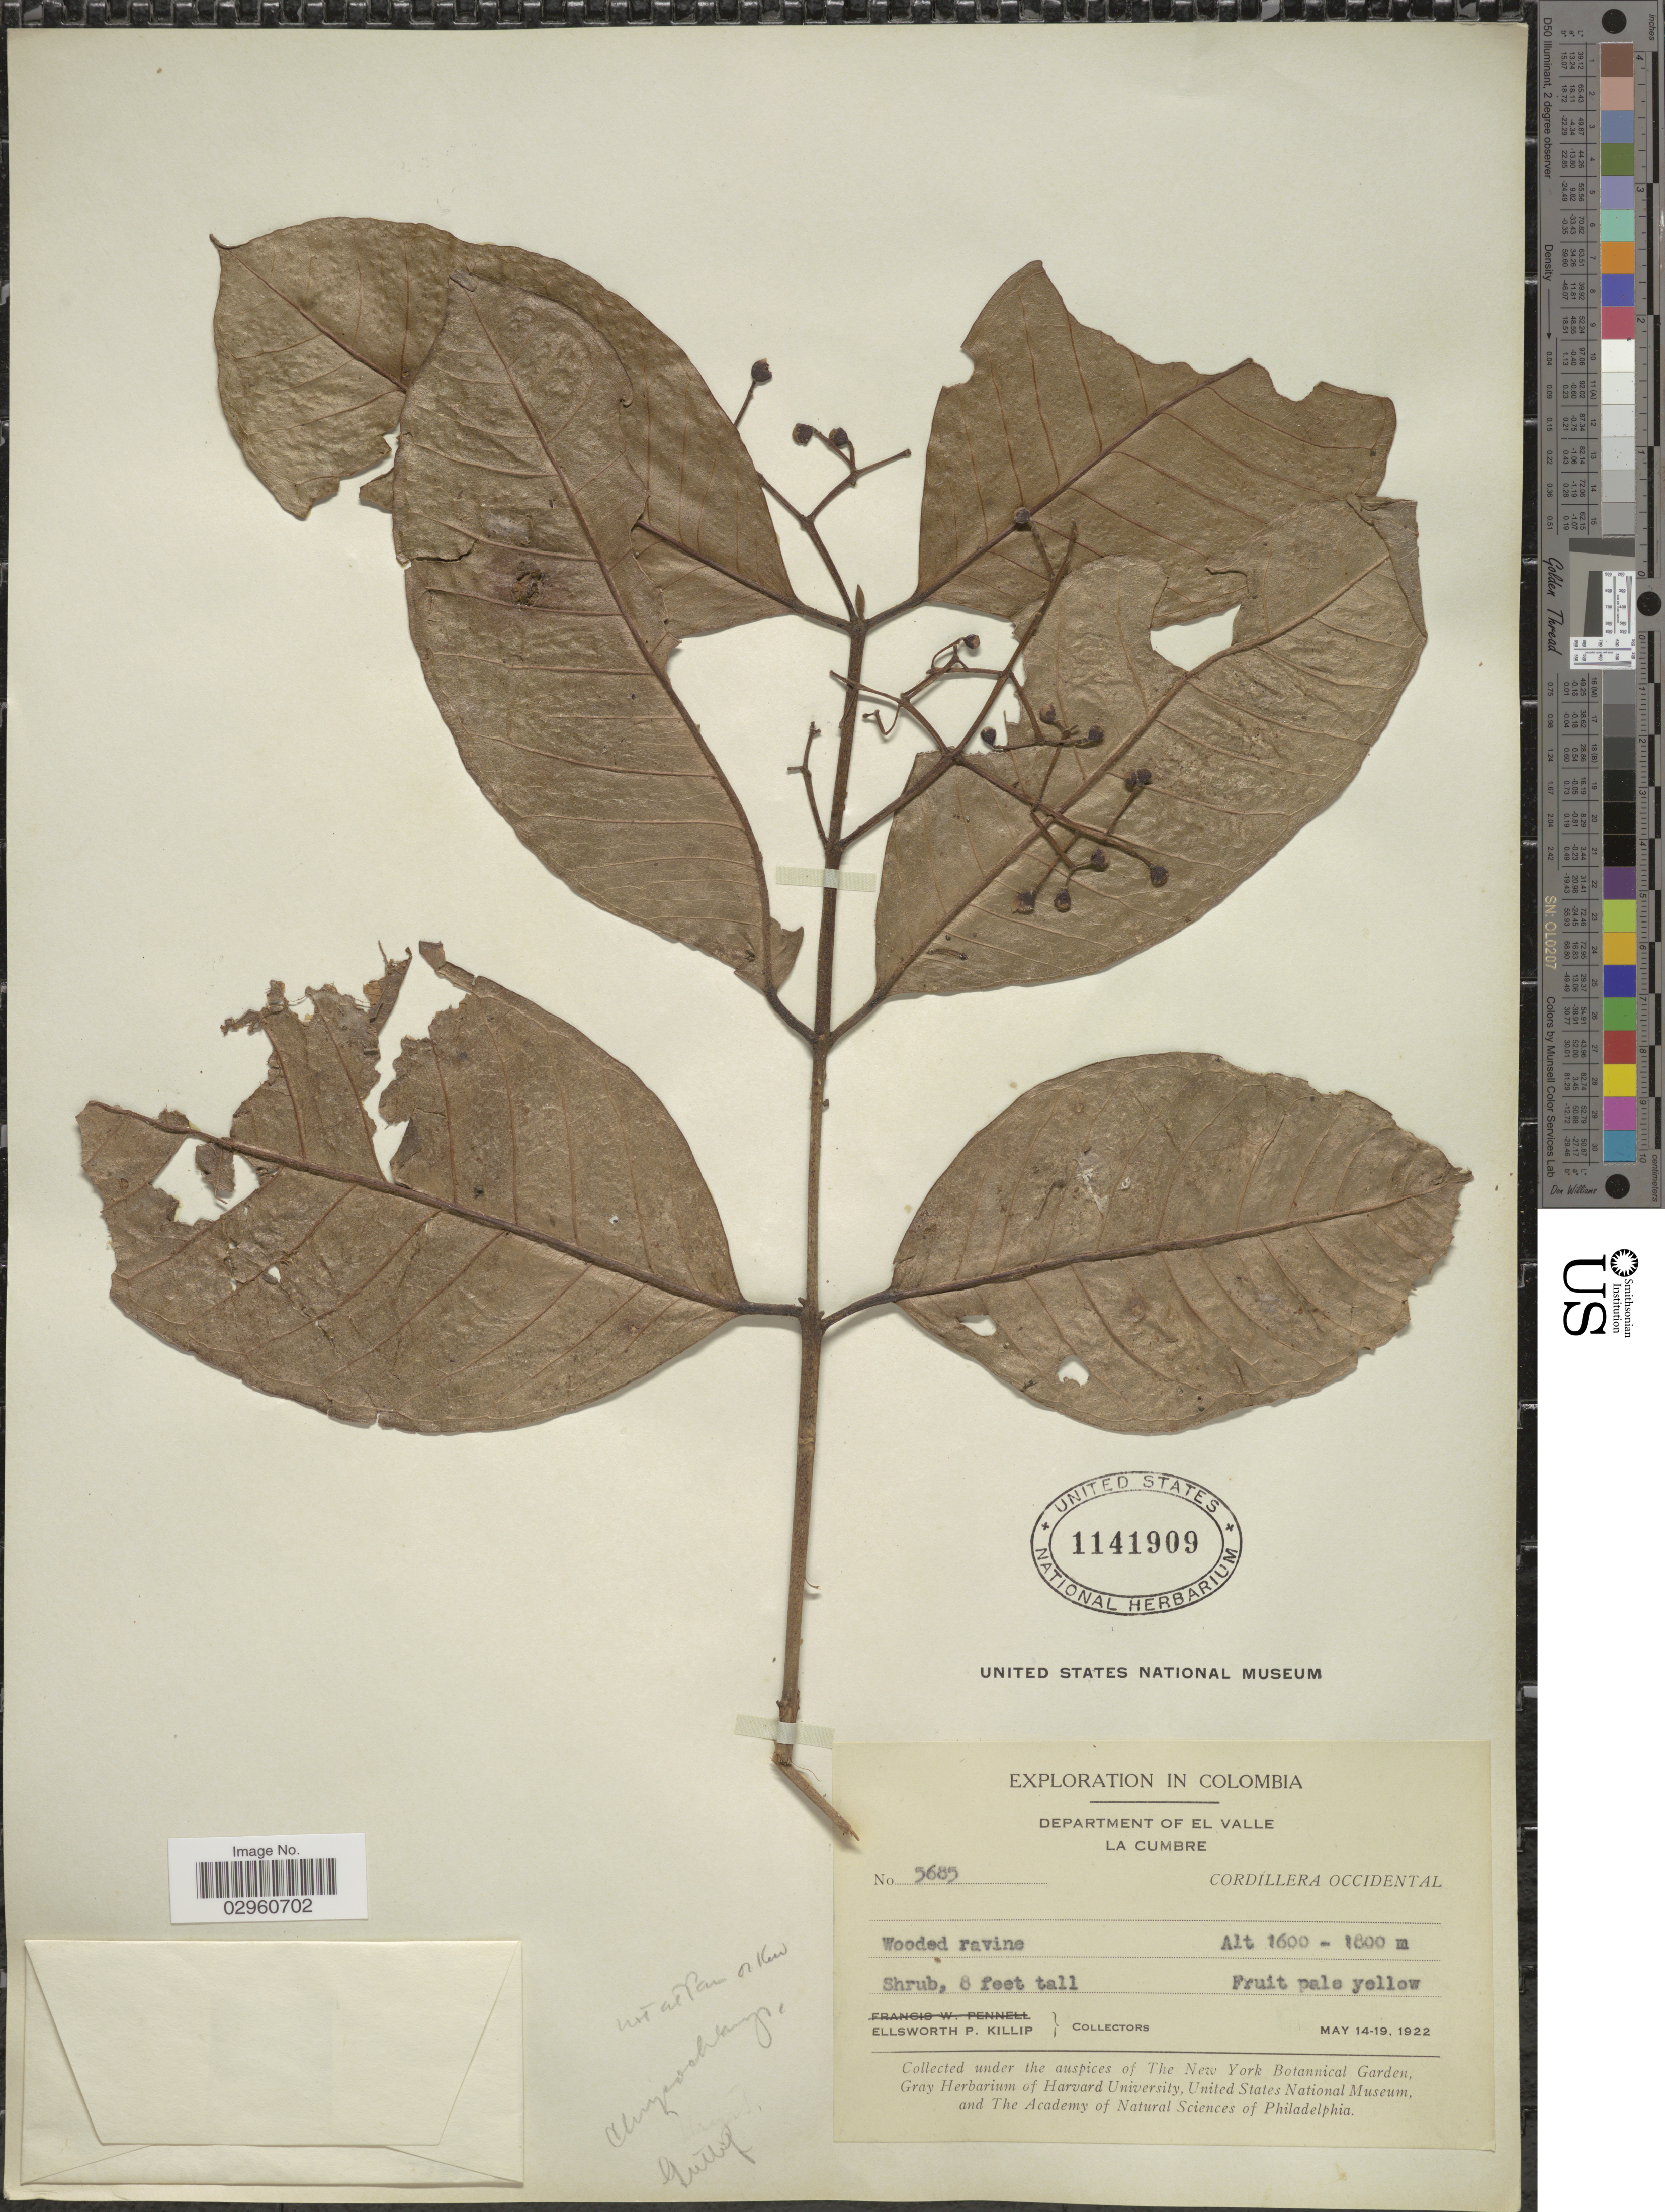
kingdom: Plantae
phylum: Tracheophyta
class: Magnoliopsida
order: Malpighiales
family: Clusiaceae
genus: Chrysochlamys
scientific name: Chrysochlamys sp.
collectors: E. P. Killip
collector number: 5685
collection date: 1922-05-14/1922-05-19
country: Colombia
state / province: Valle del Cauca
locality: Department of El Valle. La Cumbre. Cordillera Occidental. Wooded ravine.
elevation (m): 1600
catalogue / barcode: US 1141909